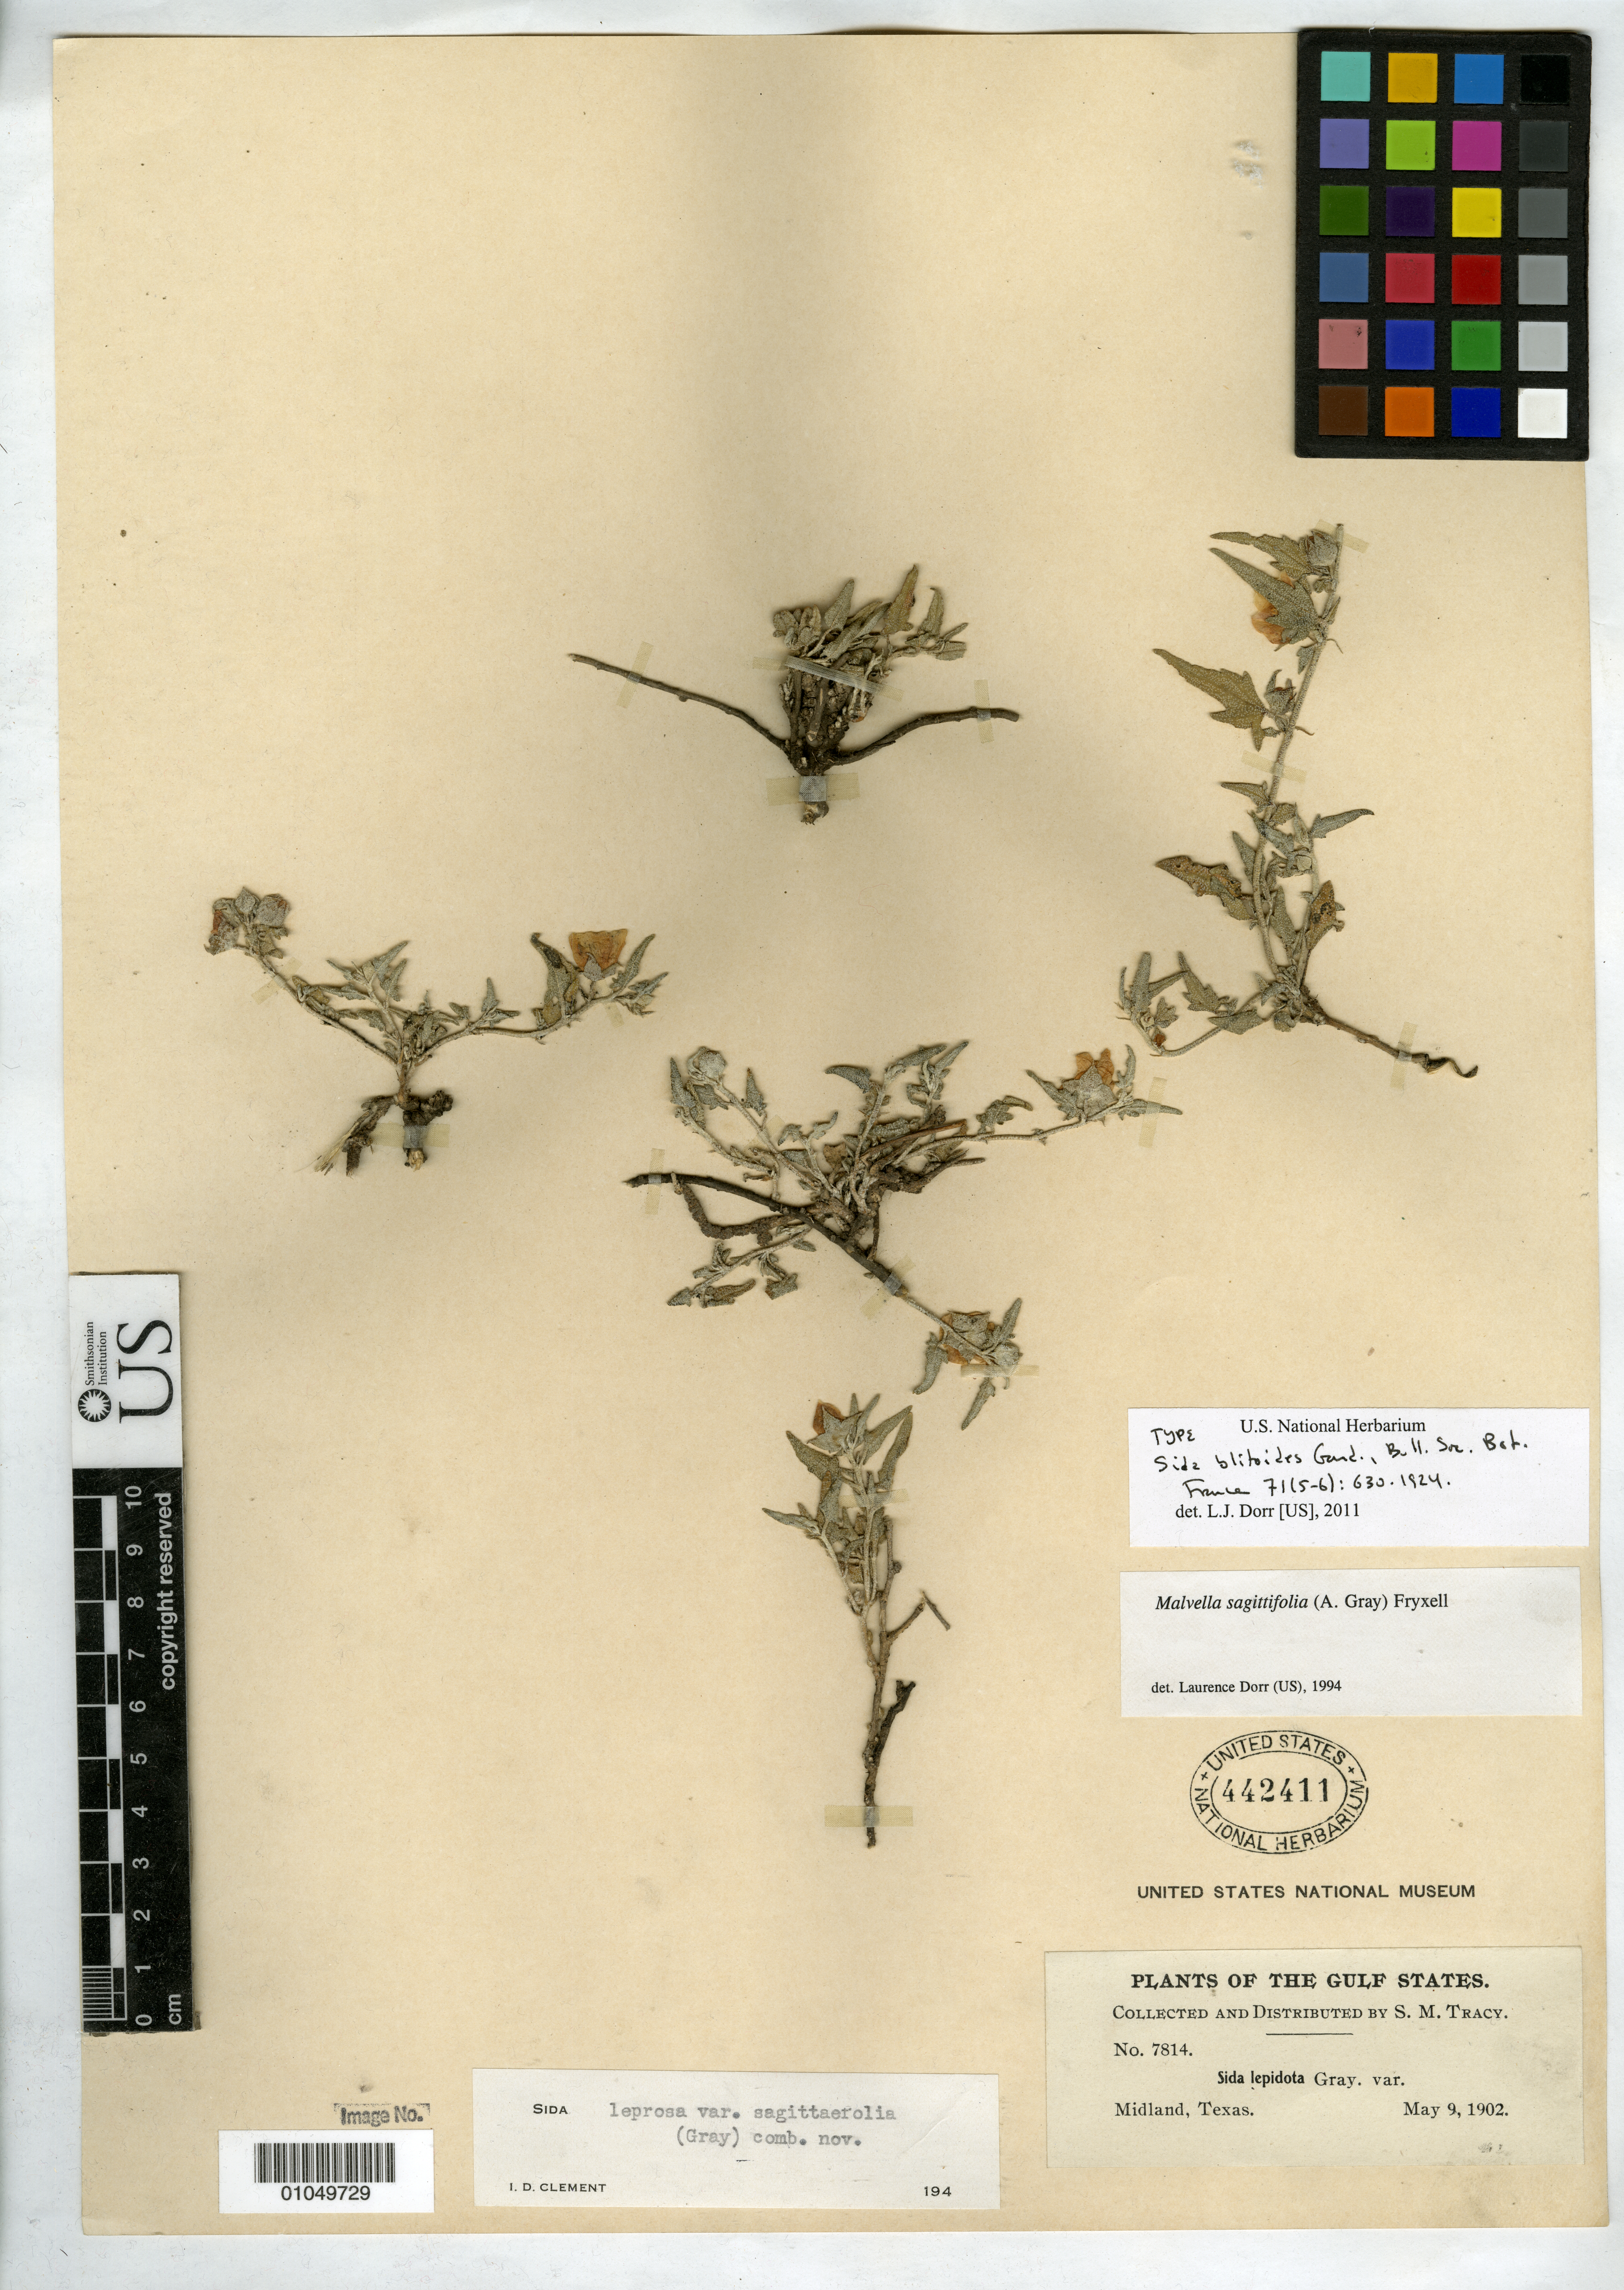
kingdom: Plantae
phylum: Tracheophyta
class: Magnoliopsida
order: Malvales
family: Malvaceae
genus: Sida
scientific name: Sida blitoides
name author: Gand.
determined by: Dorr, L. J., (BOT), Smithsonian Institution - National Museum of Natural History (UNITED STATES)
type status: Type Collection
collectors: S. M. Tracy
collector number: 7814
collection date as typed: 09 May 1902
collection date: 1902-05-09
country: United States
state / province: Texas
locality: Midland.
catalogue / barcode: US 442411